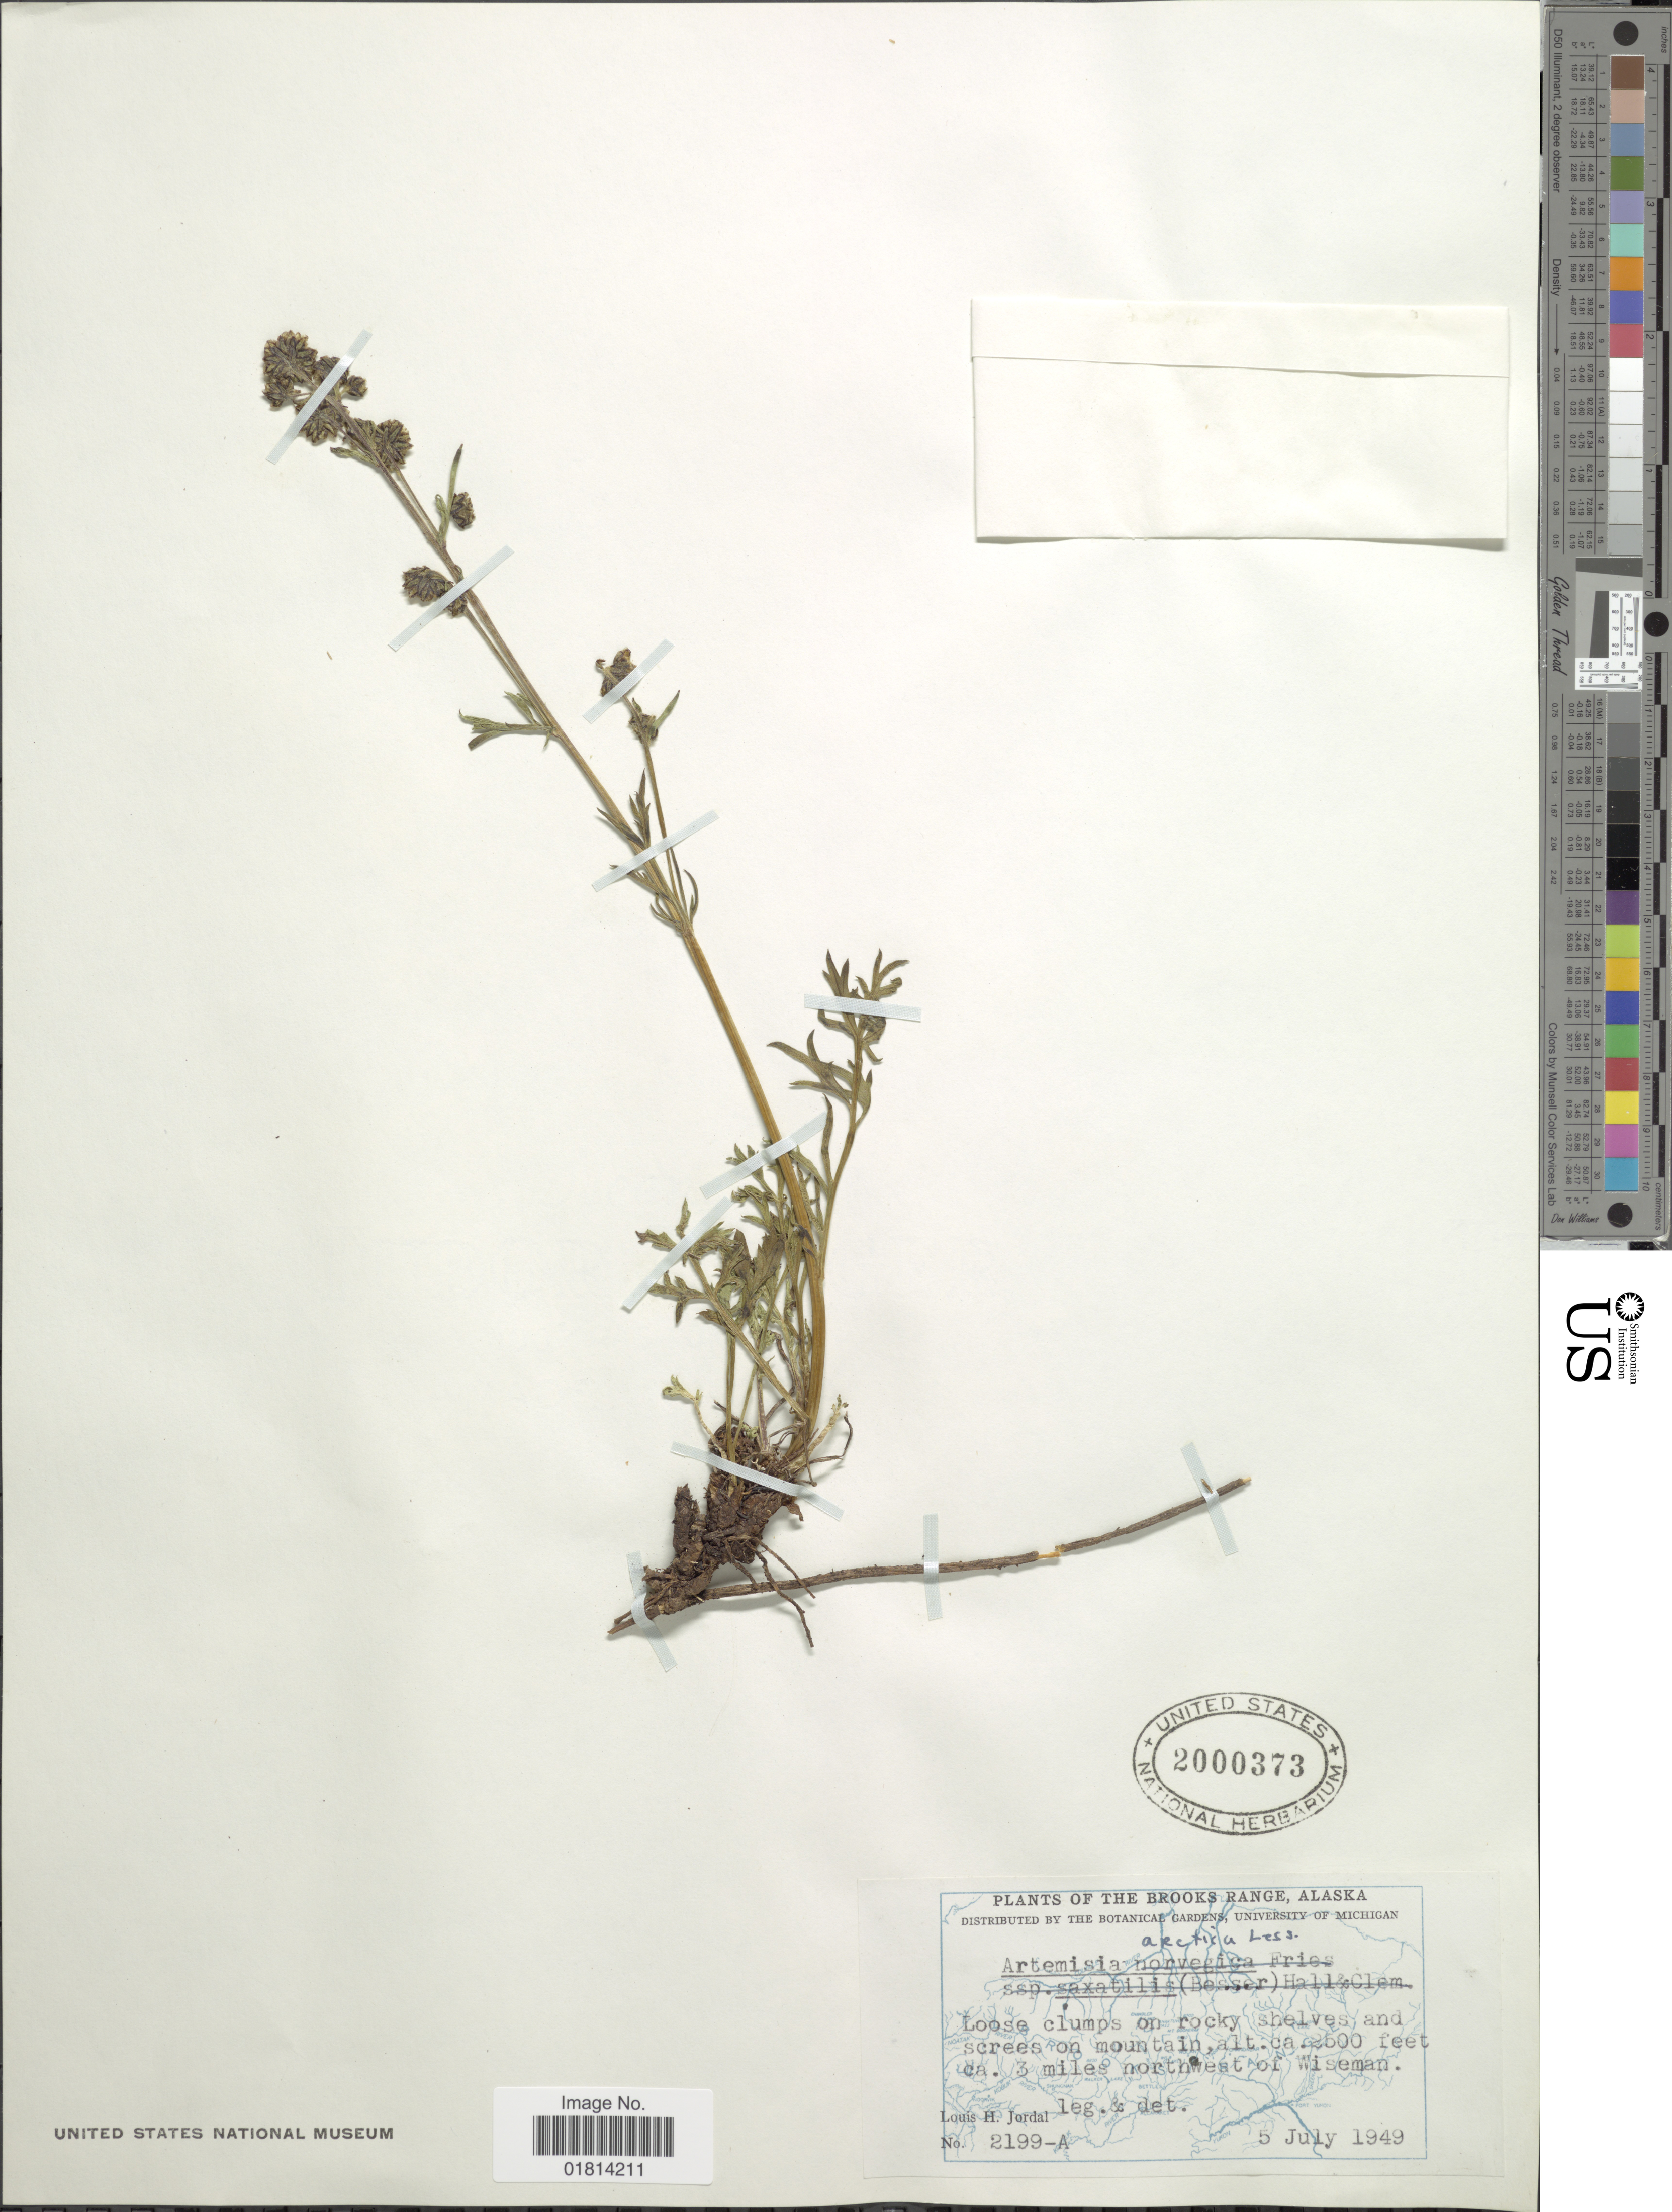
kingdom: Plantae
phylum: Tracheophyta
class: Magnoliopsida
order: Asterales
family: Asteraceae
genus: Artemisia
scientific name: Artemisia arctica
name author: Less.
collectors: L. Jordal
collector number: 2199-A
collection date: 1949-07-05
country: United States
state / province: Alaska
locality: Brooks Range, Alaska. Ca. 3 miles northwest of Wiseman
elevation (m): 762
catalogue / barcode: US 2000373